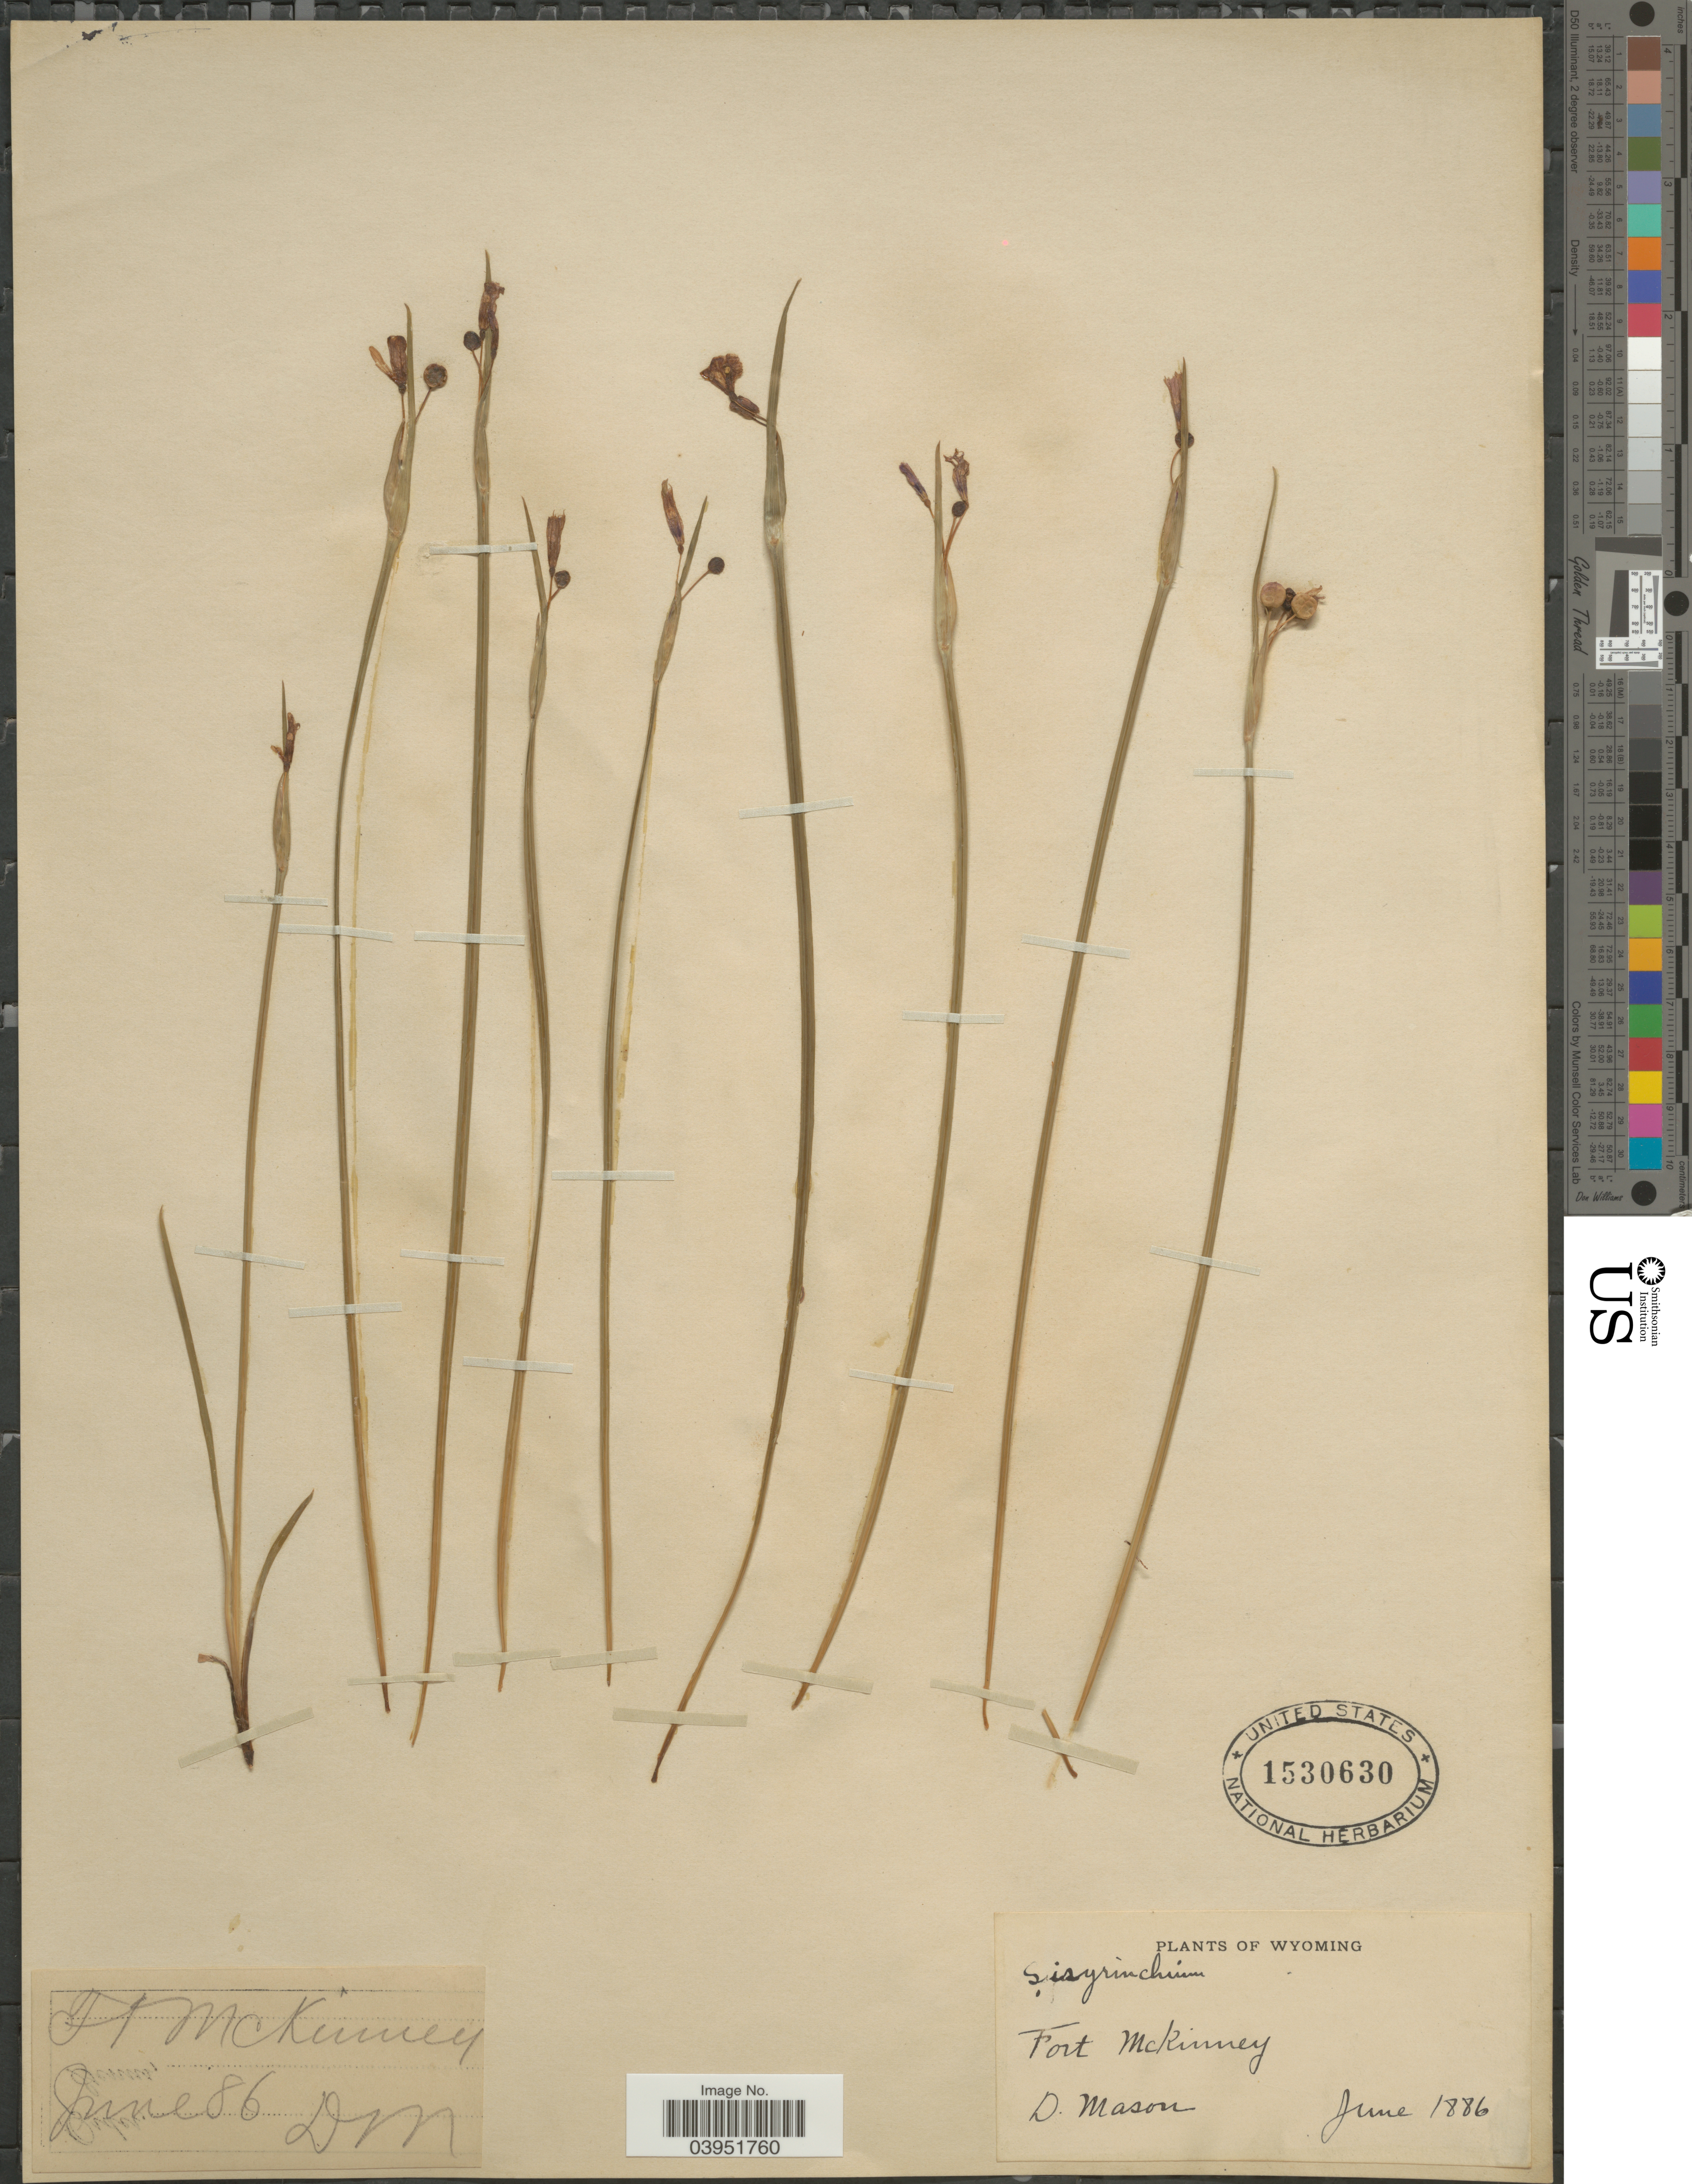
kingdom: Plantae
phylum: Tracheophyta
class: Liliopsida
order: Asparagales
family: Iridaceae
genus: Sisyrinchium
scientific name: Sisyrinchium sp.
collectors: D. Mason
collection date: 1886-06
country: United States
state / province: Wyoming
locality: Fort McKinney.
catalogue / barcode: US 1530630